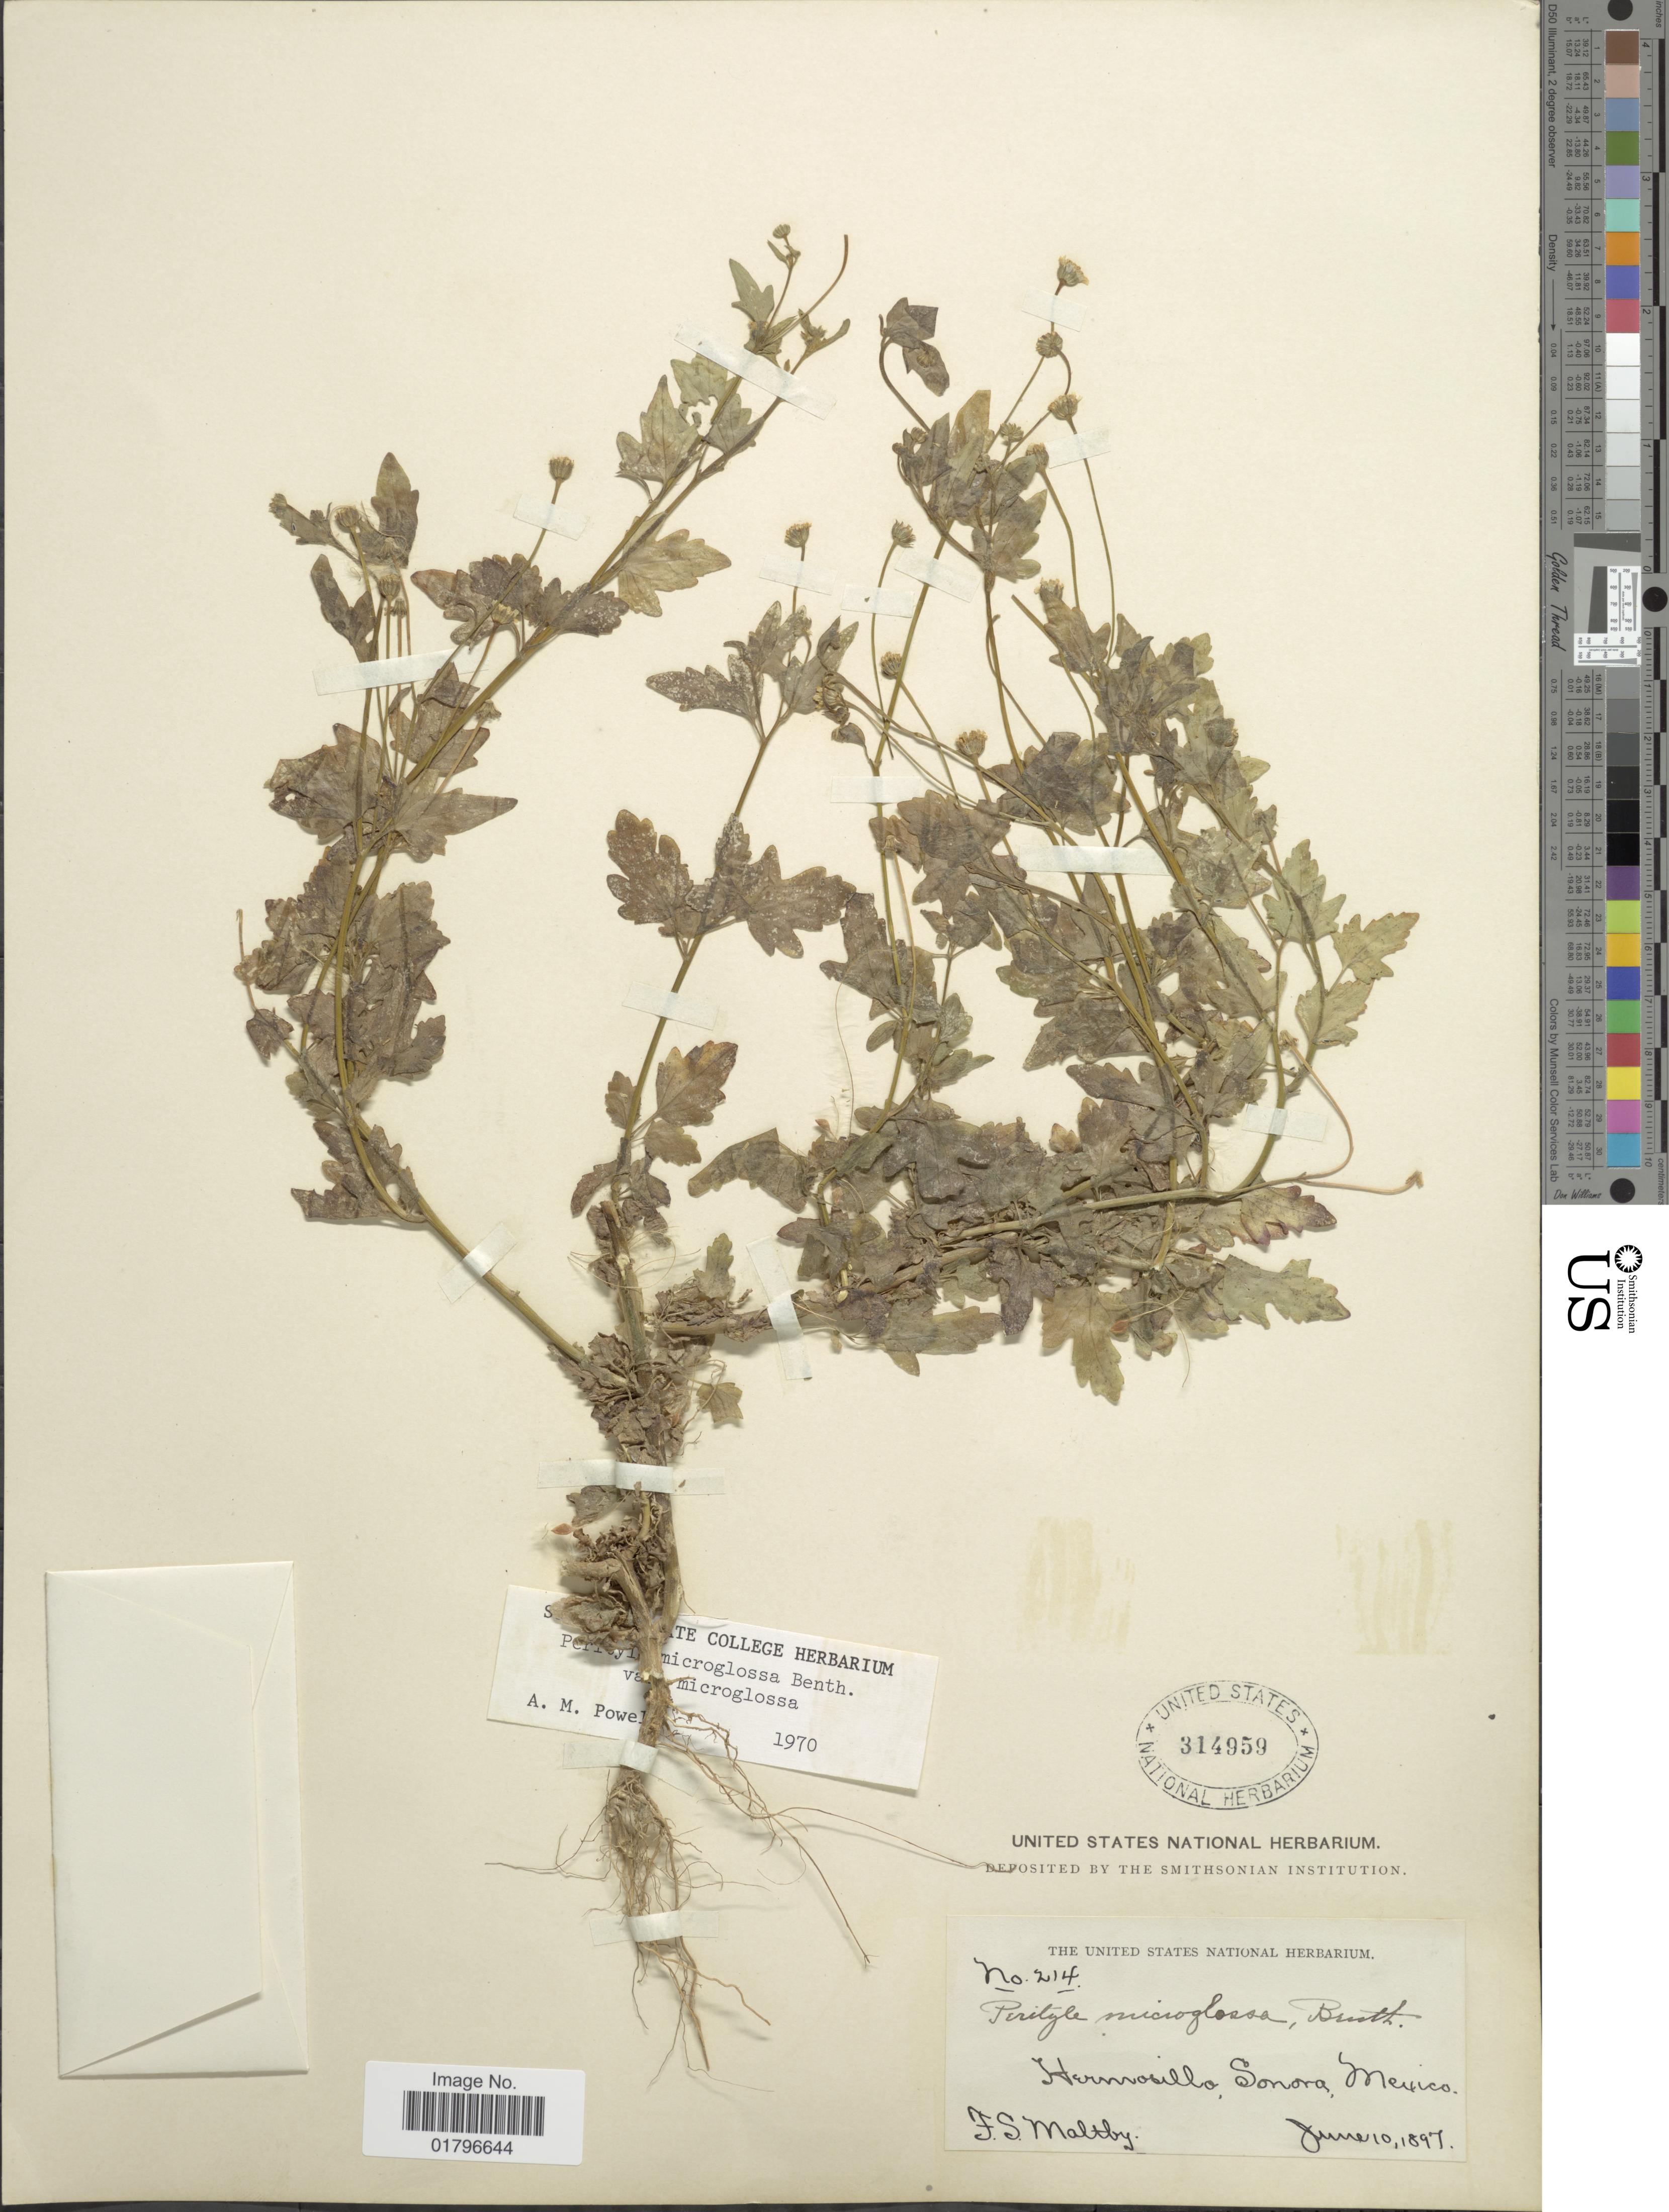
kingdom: Plantae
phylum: Tracheophyta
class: Magnoliopsida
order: Asterales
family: Asteraceae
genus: Perityle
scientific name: Perityle microglossa var. microglossa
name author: Benth.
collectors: F. S. Maltby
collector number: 214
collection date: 1897-06-10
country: Mexico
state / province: Sonora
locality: Hermosillo, Sonora, Mexico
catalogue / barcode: US 314959